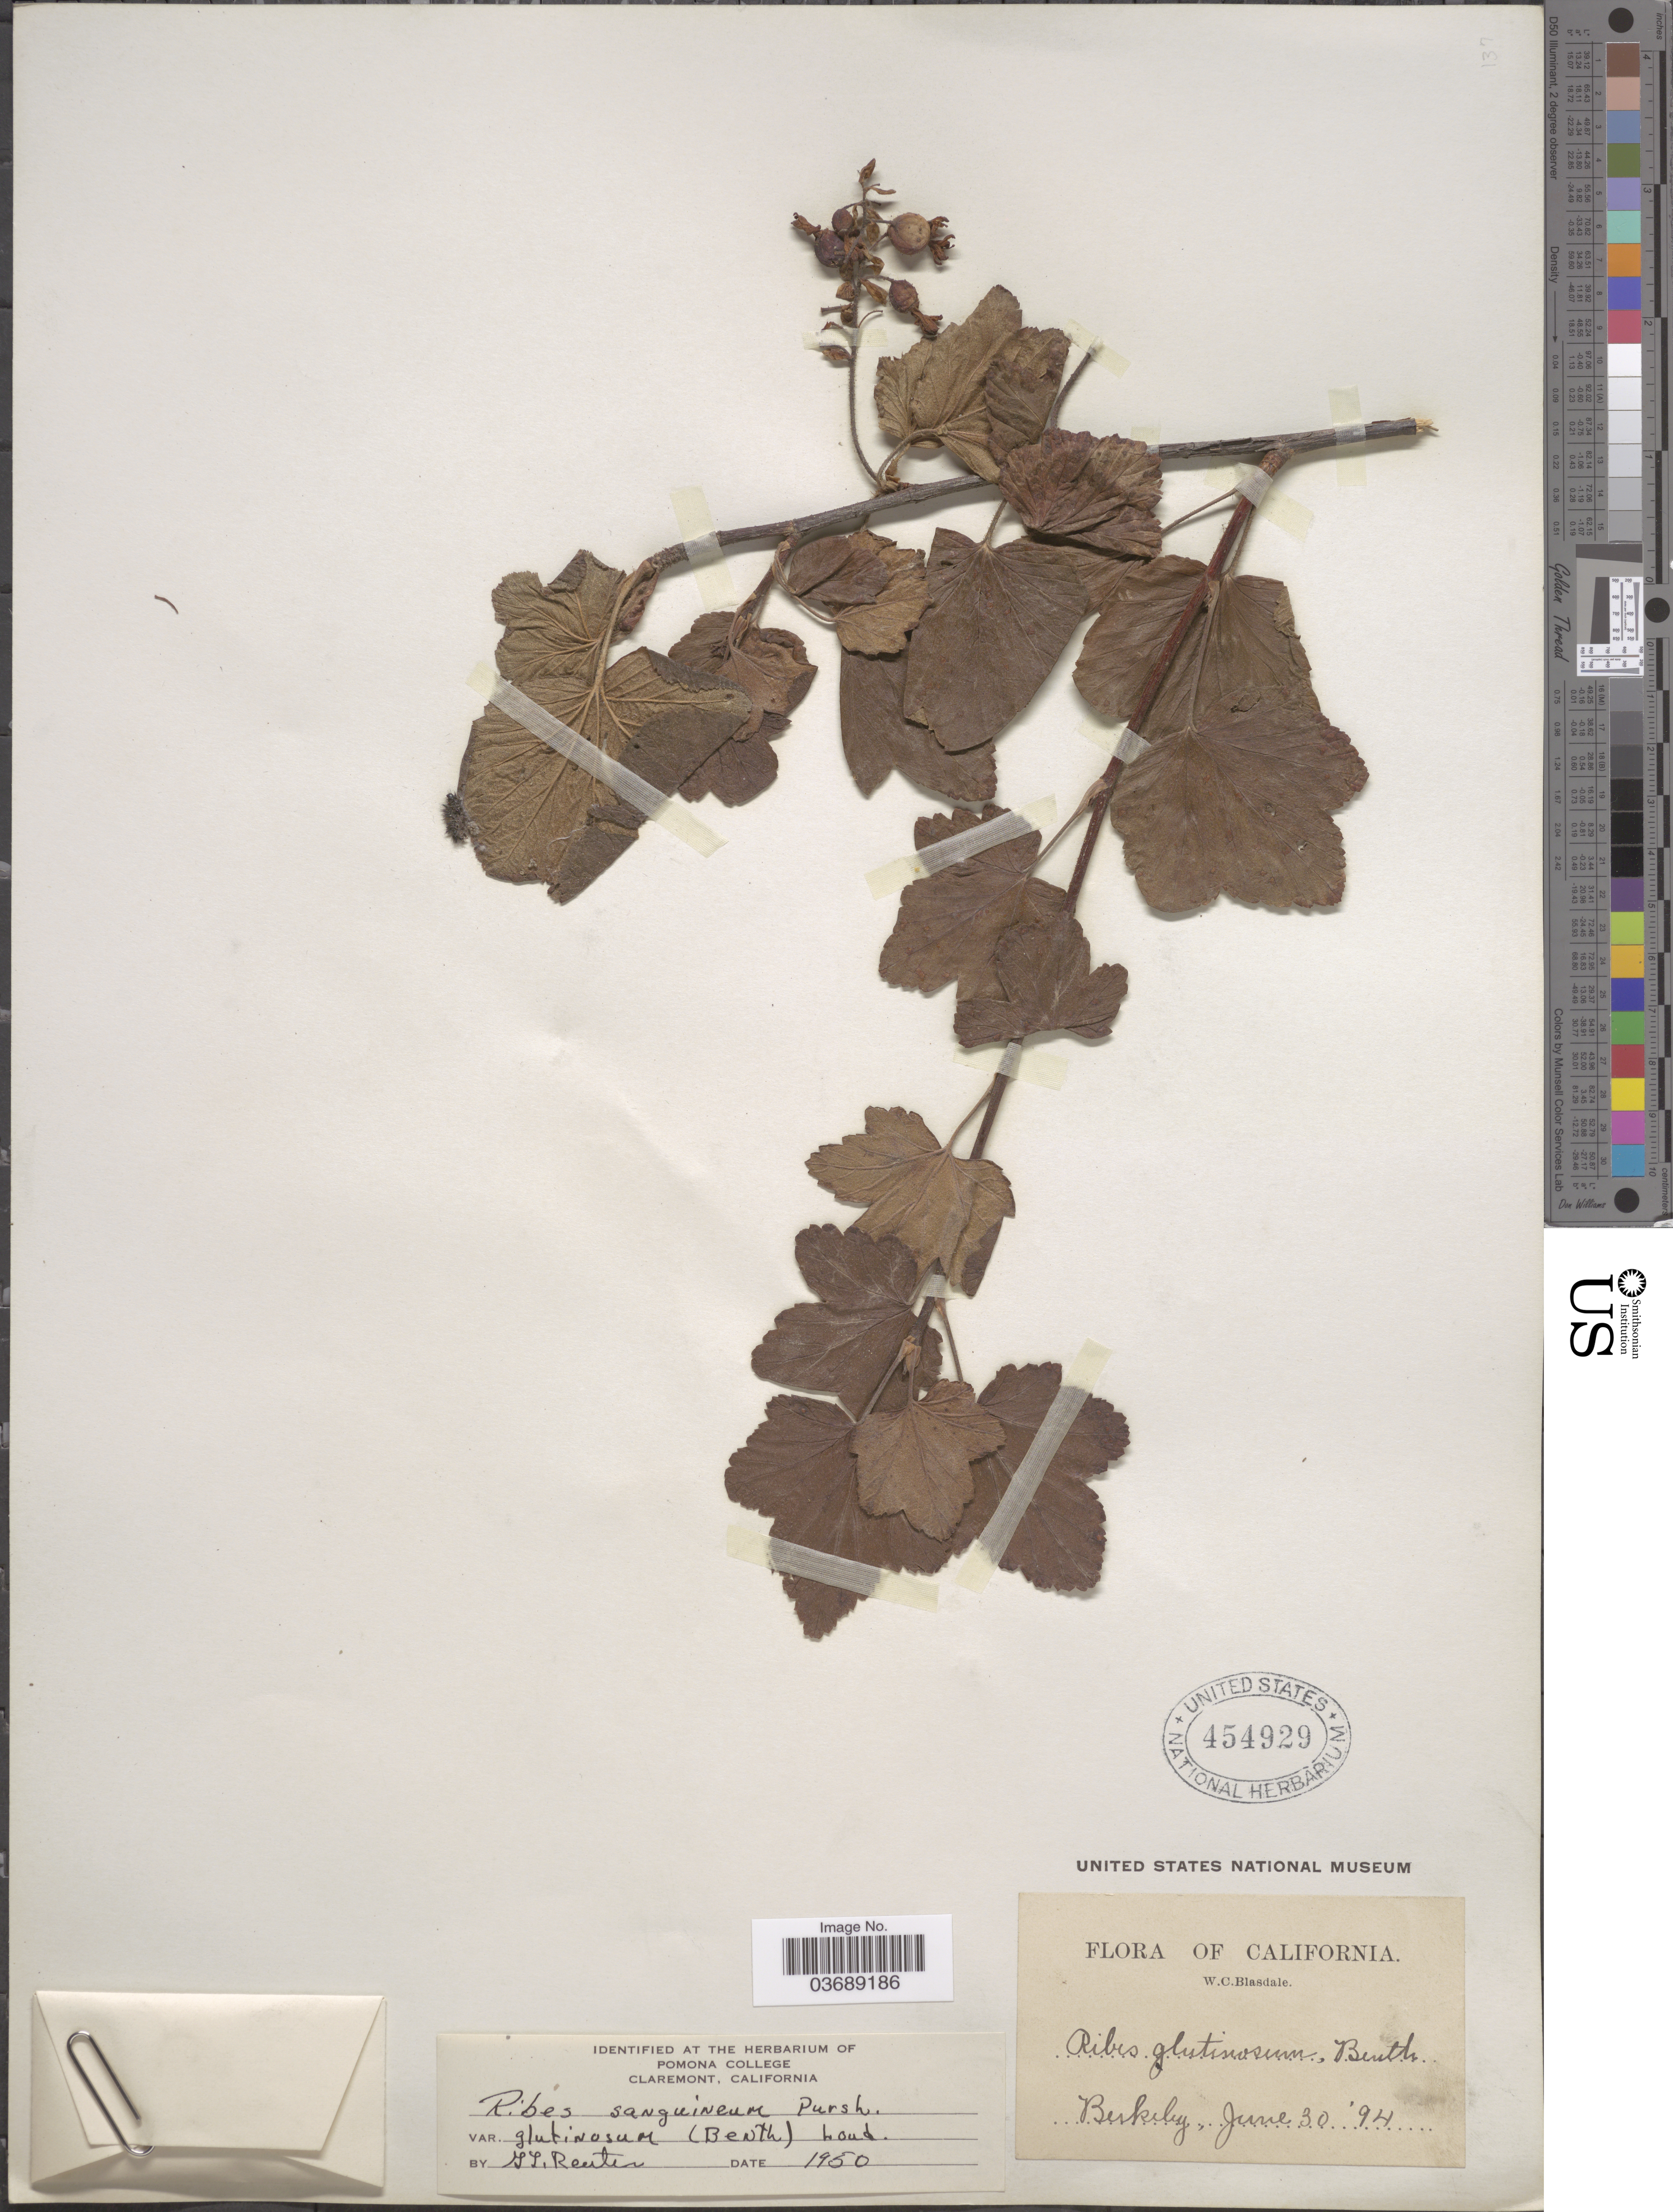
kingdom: Plantae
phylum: Tracheophyta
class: Magnoliopsida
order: Saxifragales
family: Grossulariaceae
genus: Ribes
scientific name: Ribes sanguineum var. glutinosum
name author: (Benth.) Loudon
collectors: W. Blasdale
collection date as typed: Transcribed d/m/y: 30/6/94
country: United States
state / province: California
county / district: Alameda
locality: Berkeley.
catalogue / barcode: US 454929